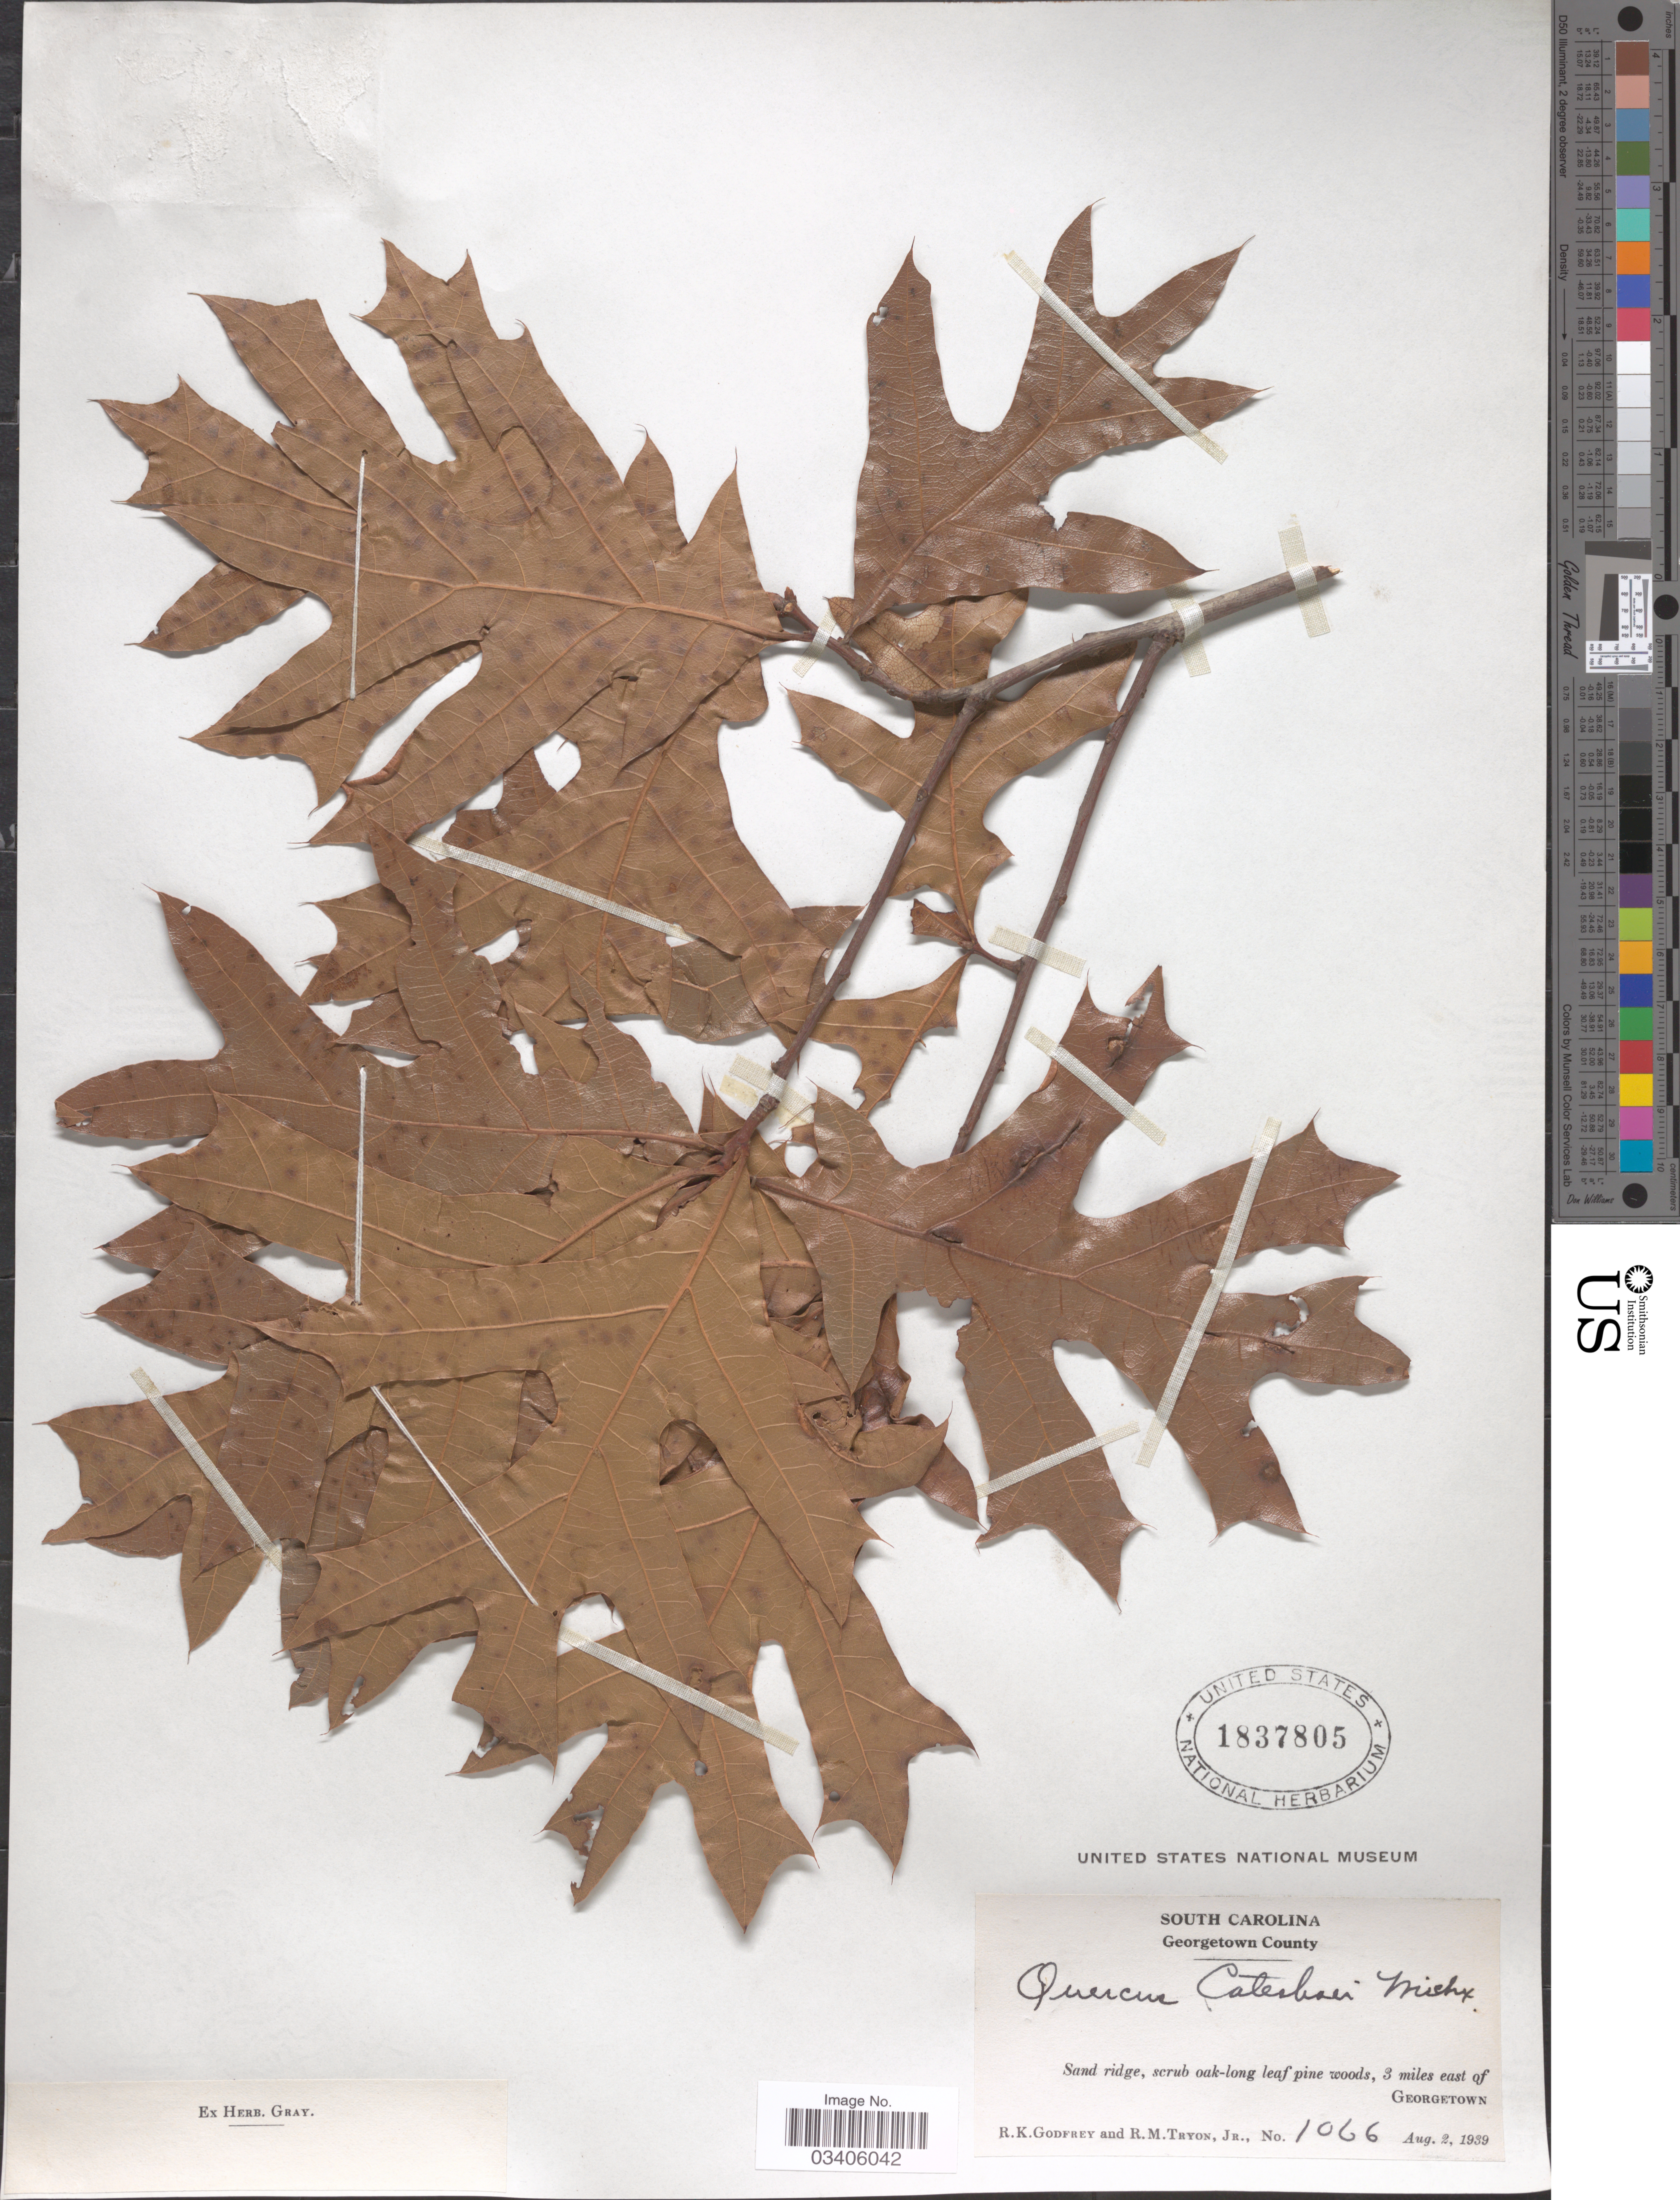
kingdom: Plantae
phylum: Tracheophyta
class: Magnoliopsida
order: Fagales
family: Fagaceae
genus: Quercus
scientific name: Quercus laevis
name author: Walter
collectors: R. K. Godfrey & R. Tryon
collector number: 1066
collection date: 1939-08-02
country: United States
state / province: South Carolina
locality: Georgetown County. 3 miles east of Georgetown.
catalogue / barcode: US 1837805